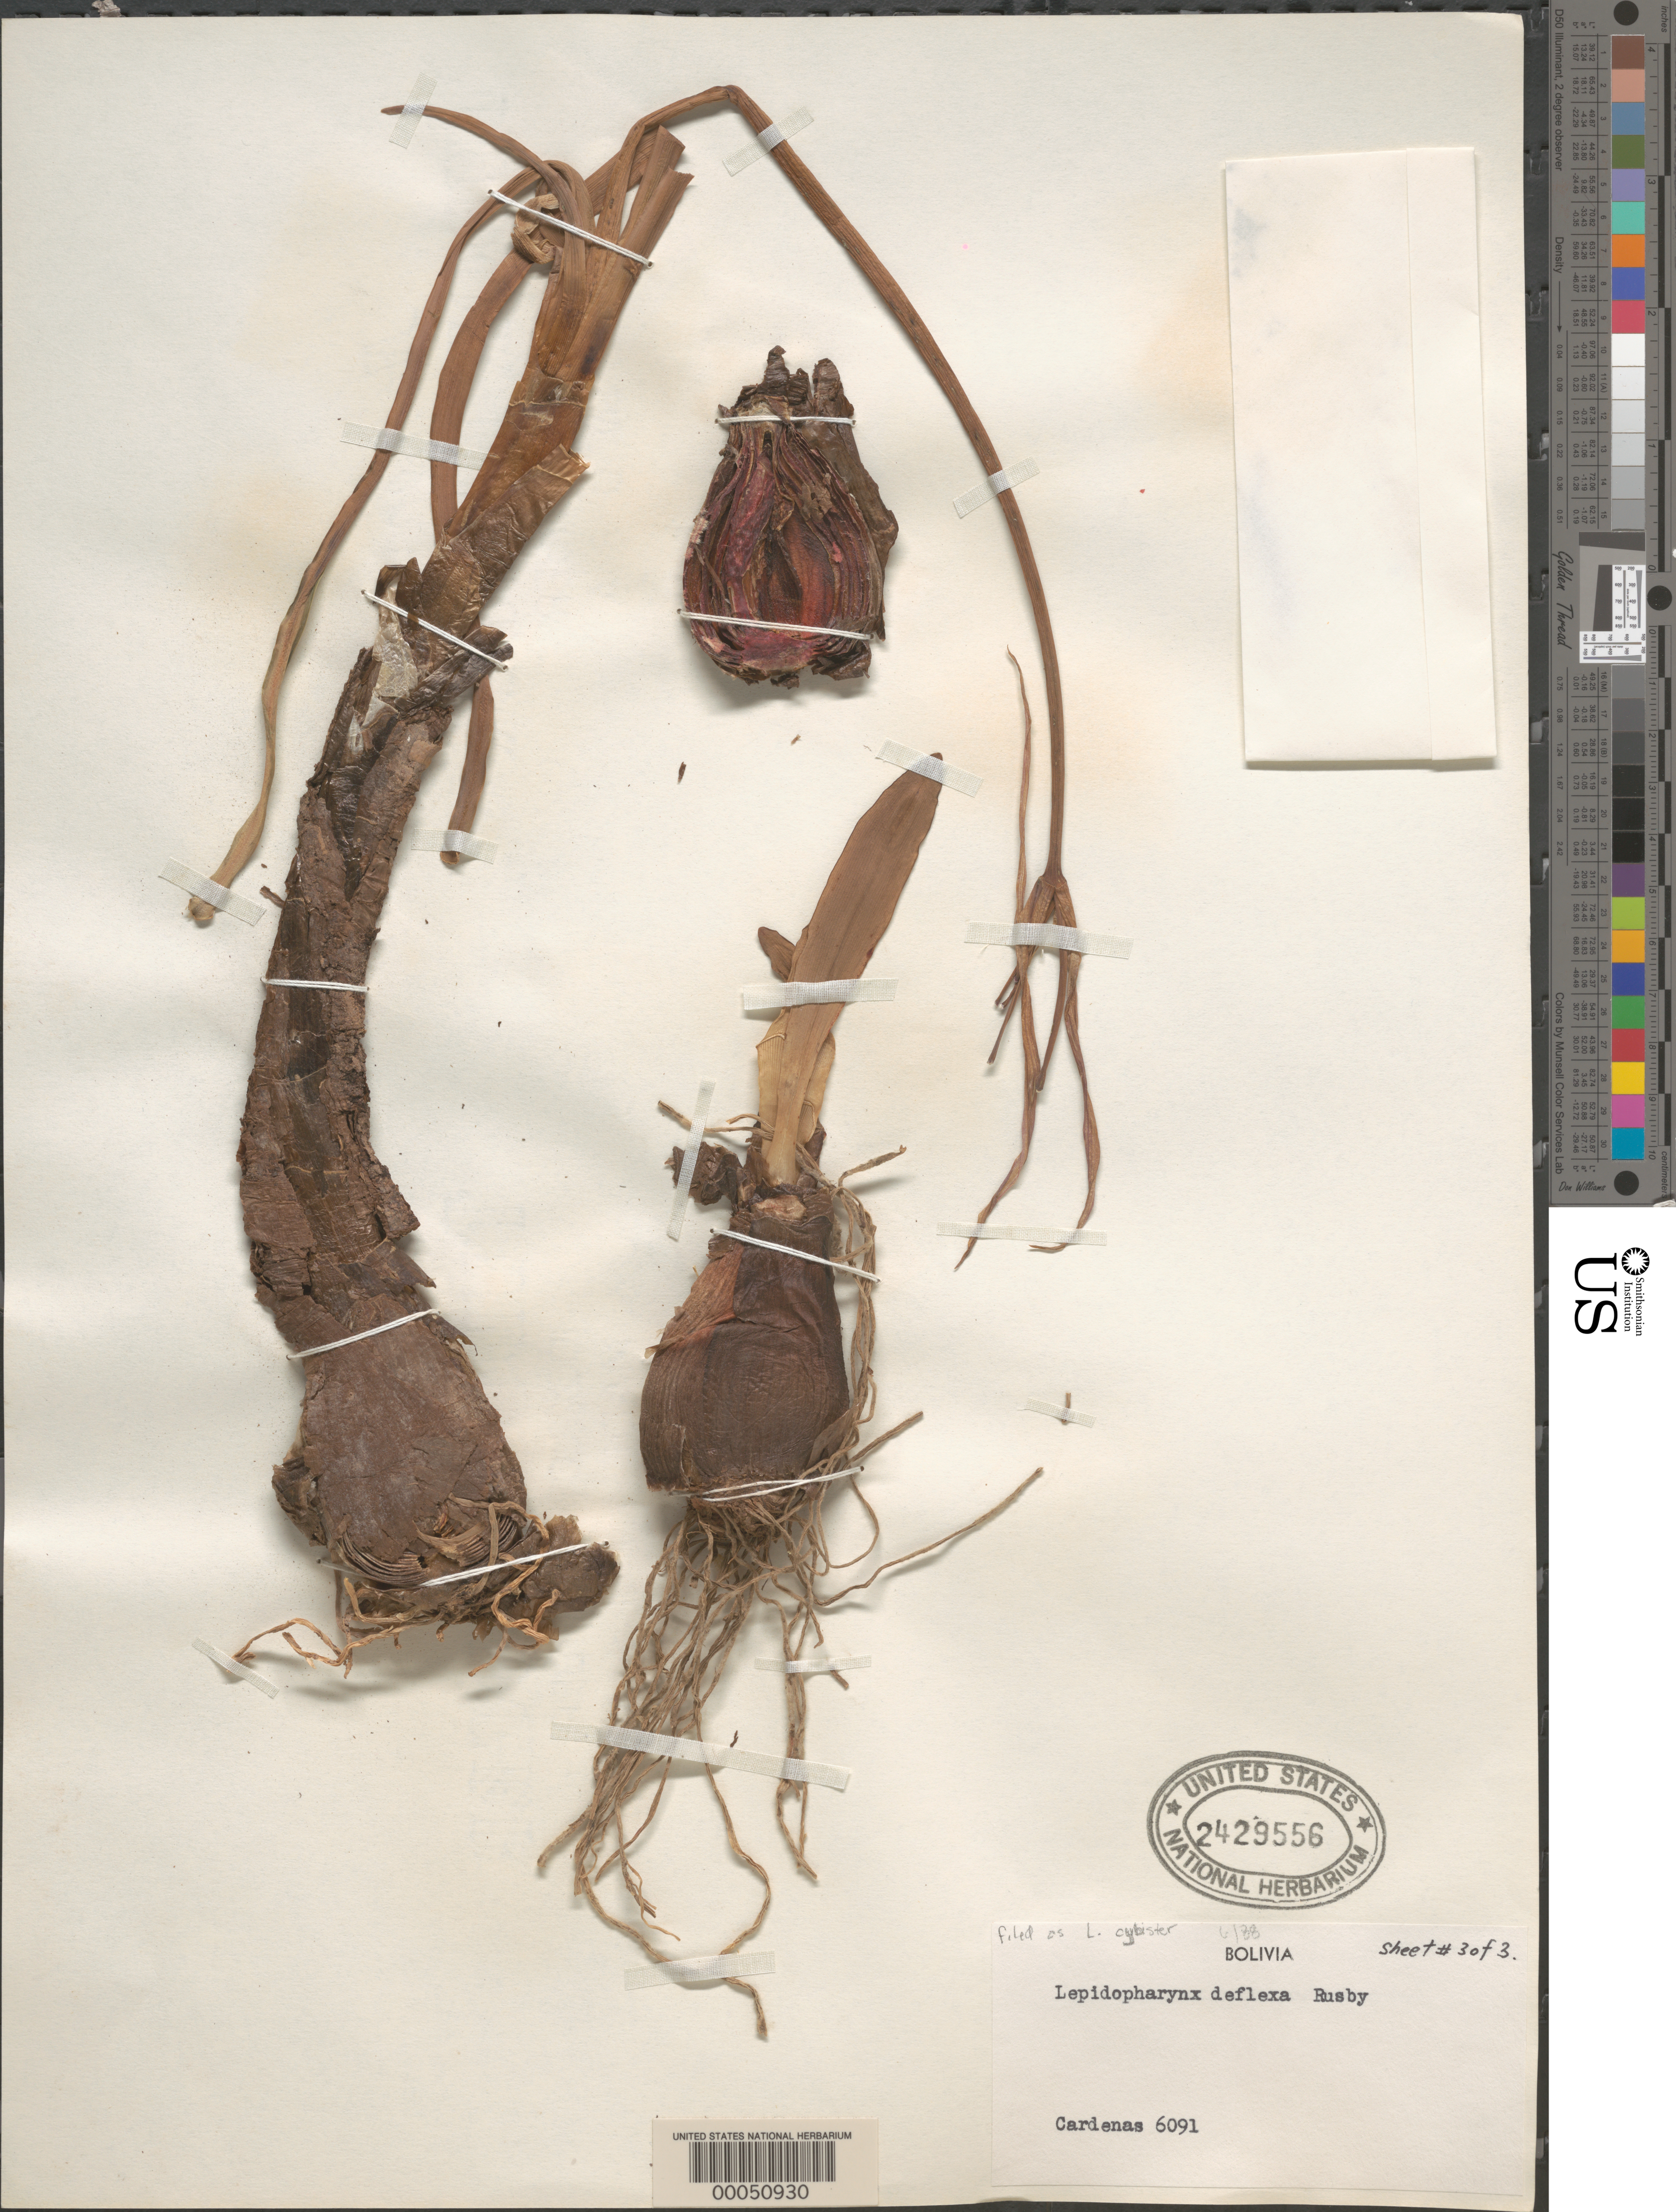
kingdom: Plantae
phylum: Tracheophyta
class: Liliopsida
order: Asparagales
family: Amaryllidaceae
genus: Hippeastrum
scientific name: Hippeastrum cybister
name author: Benth. & Hook. f.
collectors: M. Cárdenas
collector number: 6091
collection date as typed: May 1960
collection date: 1960-05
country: Bolivia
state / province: Cochabamba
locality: Tuparaya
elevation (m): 2560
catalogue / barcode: US 2429556